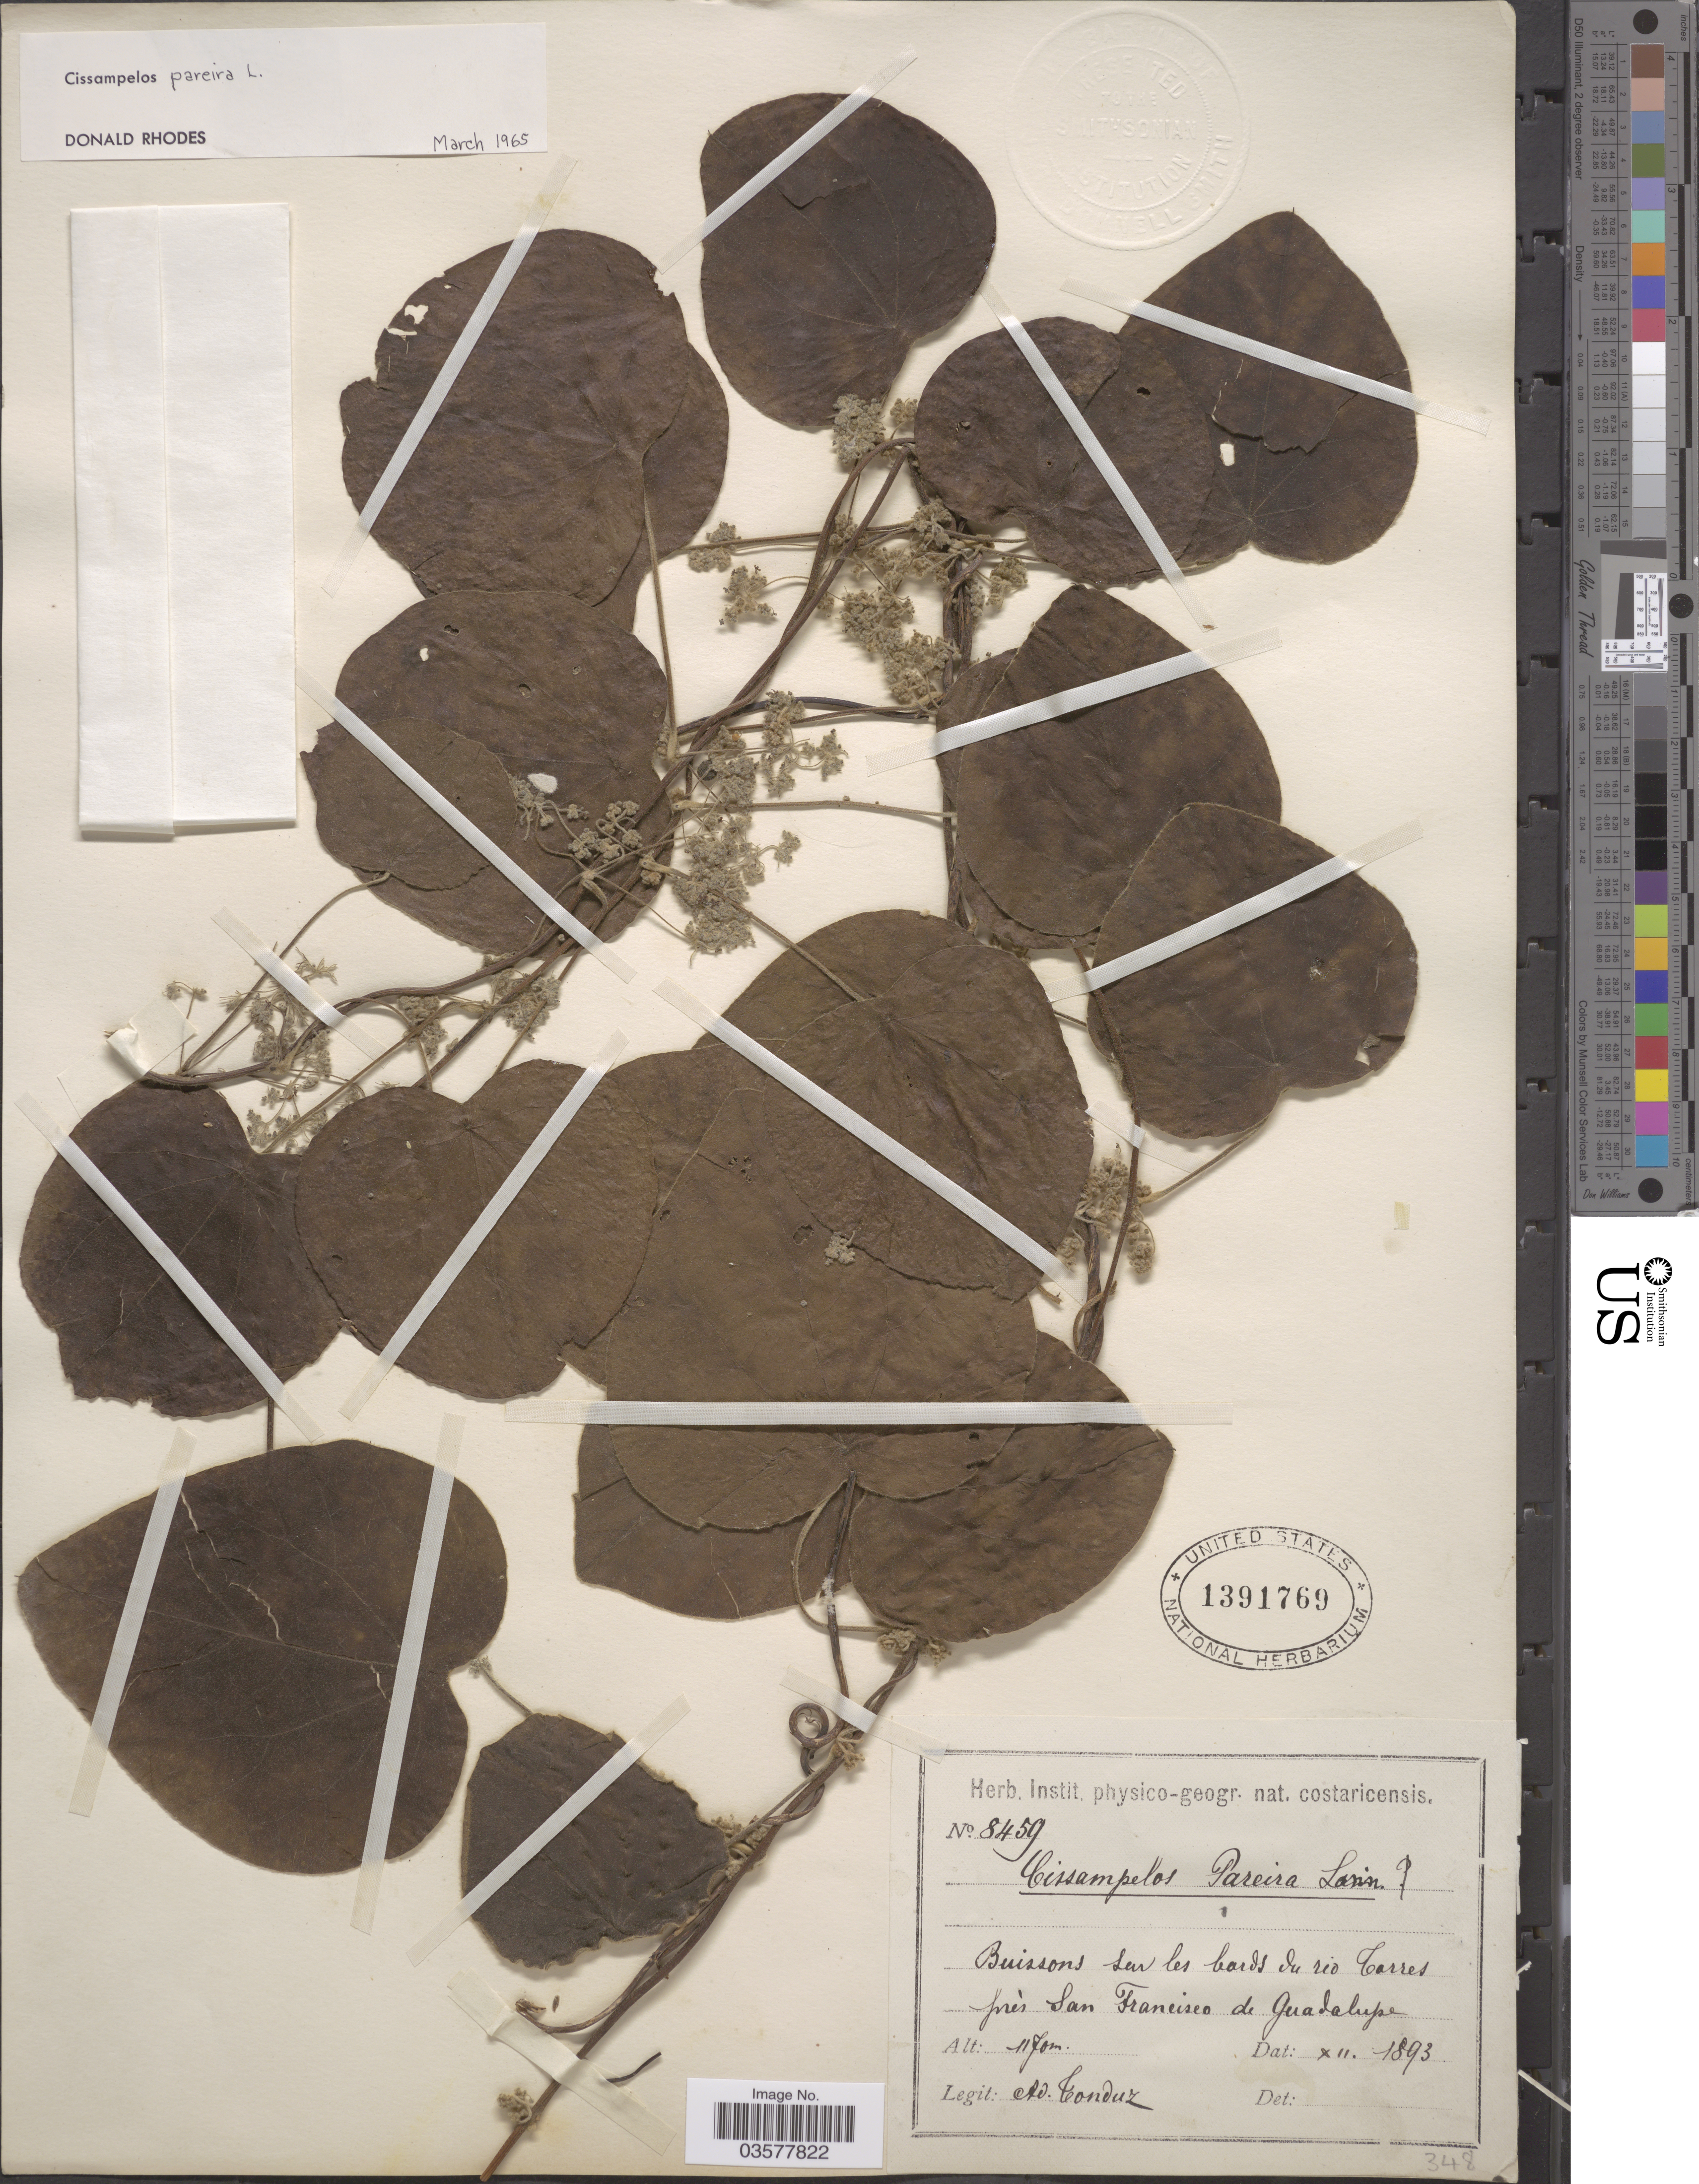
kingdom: Plantae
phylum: Tracheophyta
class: Magnoliopsida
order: Ranunculales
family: Menispermaceae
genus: Cissampelos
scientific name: Cissampelos pareira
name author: L.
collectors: A. Tonduz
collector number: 8459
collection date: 1893-12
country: Costa Rica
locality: Buissons Sur les bords du rio Torres près San Francisco de Guadalupe.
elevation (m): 1170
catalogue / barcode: US 1391769